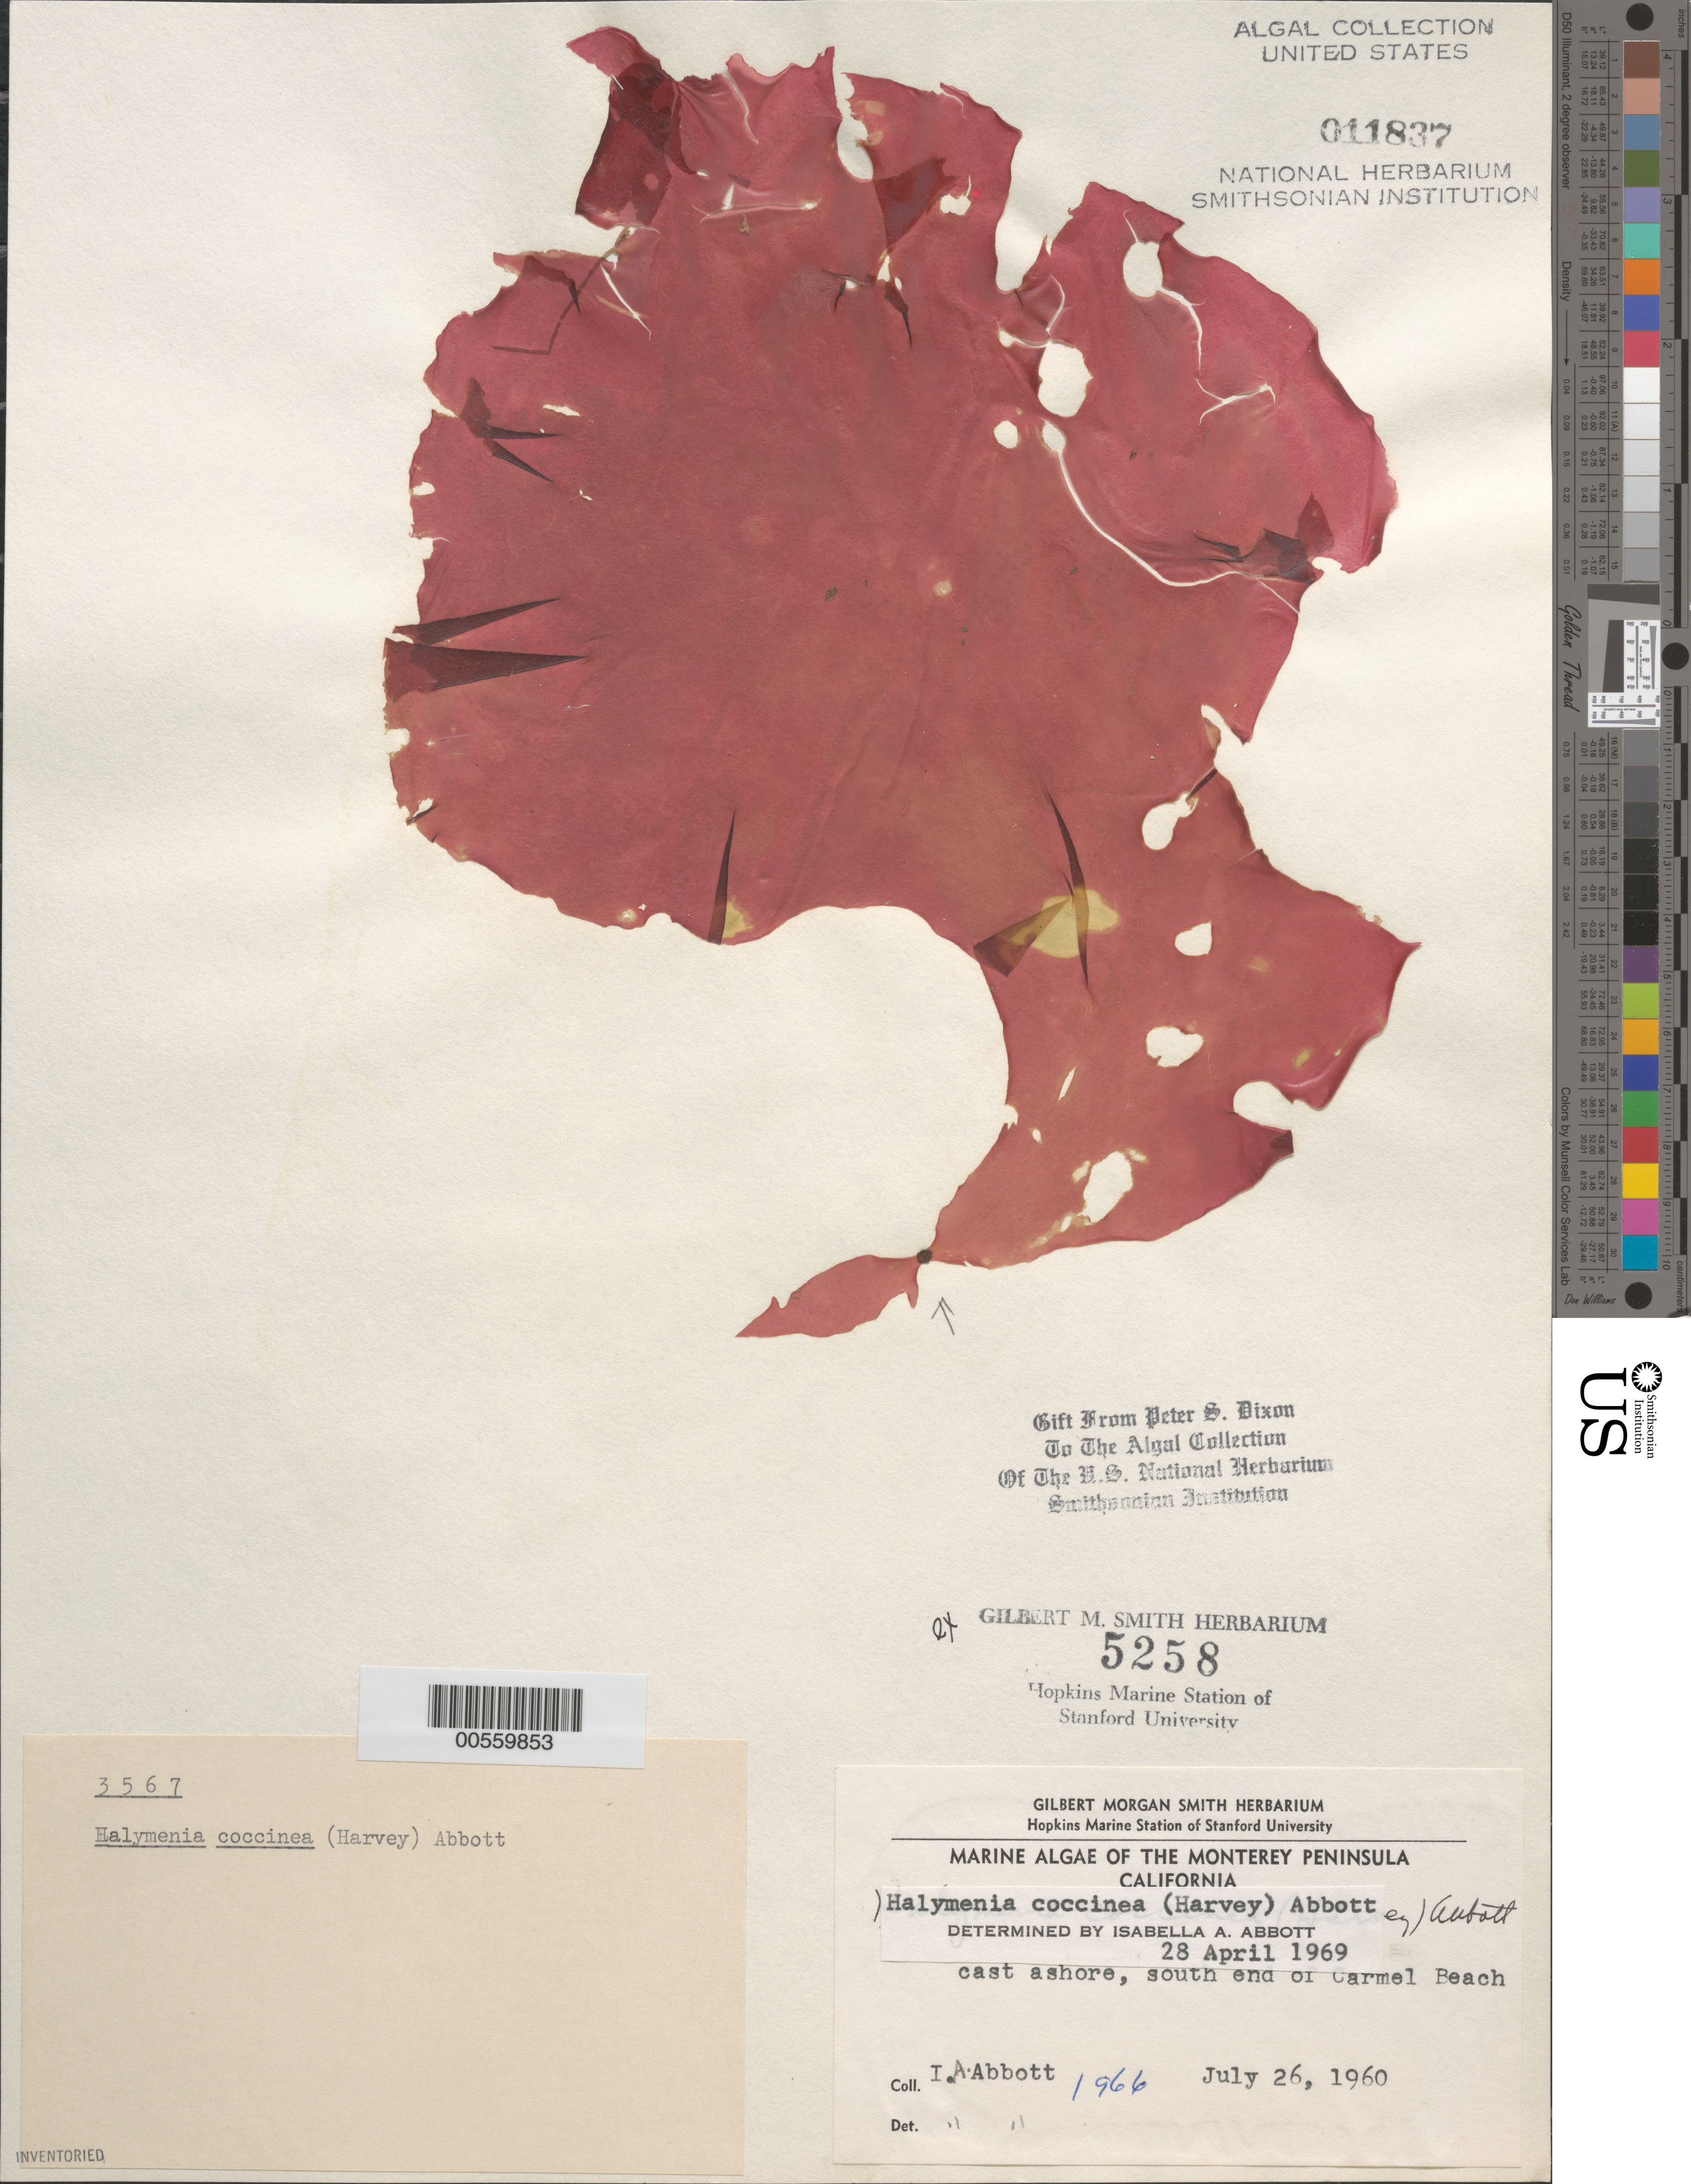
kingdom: Plantae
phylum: Rhodophyta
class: Florideophyceae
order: Gigartinales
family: Dumontiaceae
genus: Weeksia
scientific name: Weeksia coccinea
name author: (Harv.) S.C. Lindstrom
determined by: Algae name updating Project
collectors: I. A. Abbott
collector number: IAA 1966 & PSD 3567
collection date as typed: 26 Jul 1960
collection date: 1960-07-26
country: United States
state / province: California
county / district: Monterey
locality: Carmel Beach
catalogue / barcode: US 11837